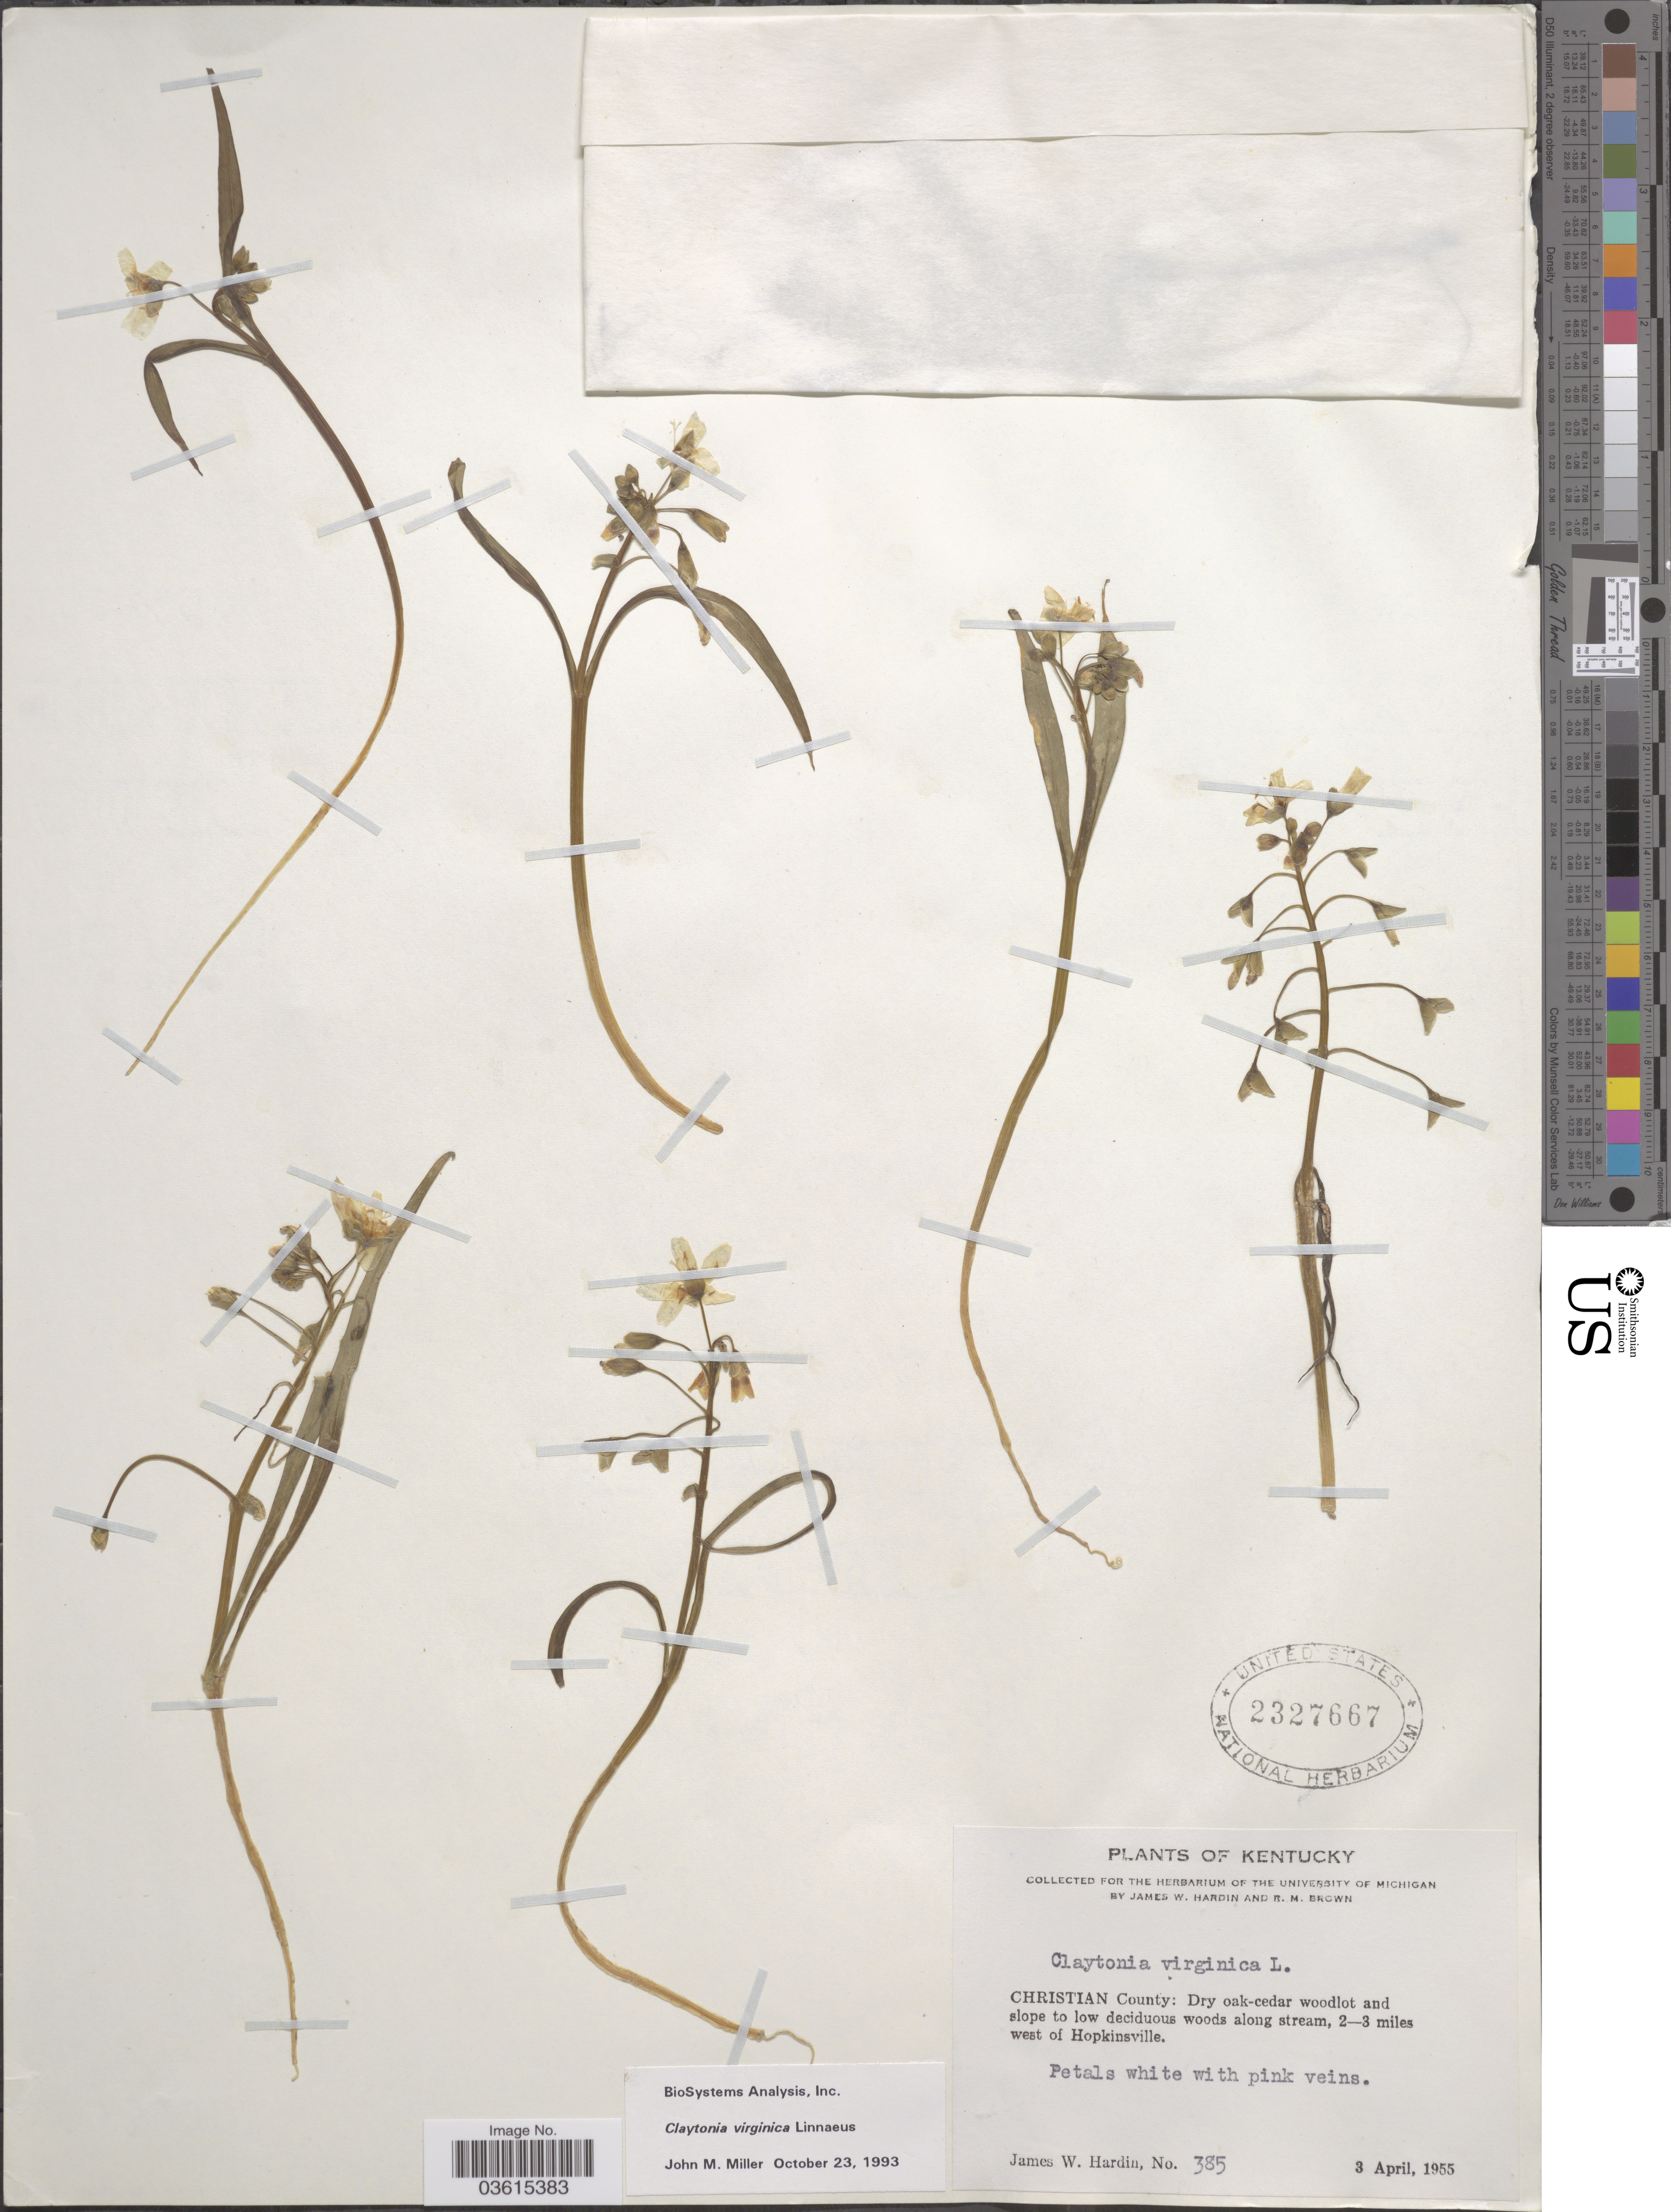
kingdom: Plantae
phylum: Tracheophyta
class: Magnoliopsida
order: Caryophyllales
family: Montiaceae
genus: Claytonia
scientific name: Claytonia virginica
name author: L.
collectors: J. W. Hardin & R. Brown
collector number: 385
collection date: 1955-04-03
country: United States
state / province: Kentucky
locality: Christian County: 2-3 miles west of Hopkinsville.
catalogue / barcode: US 2327667